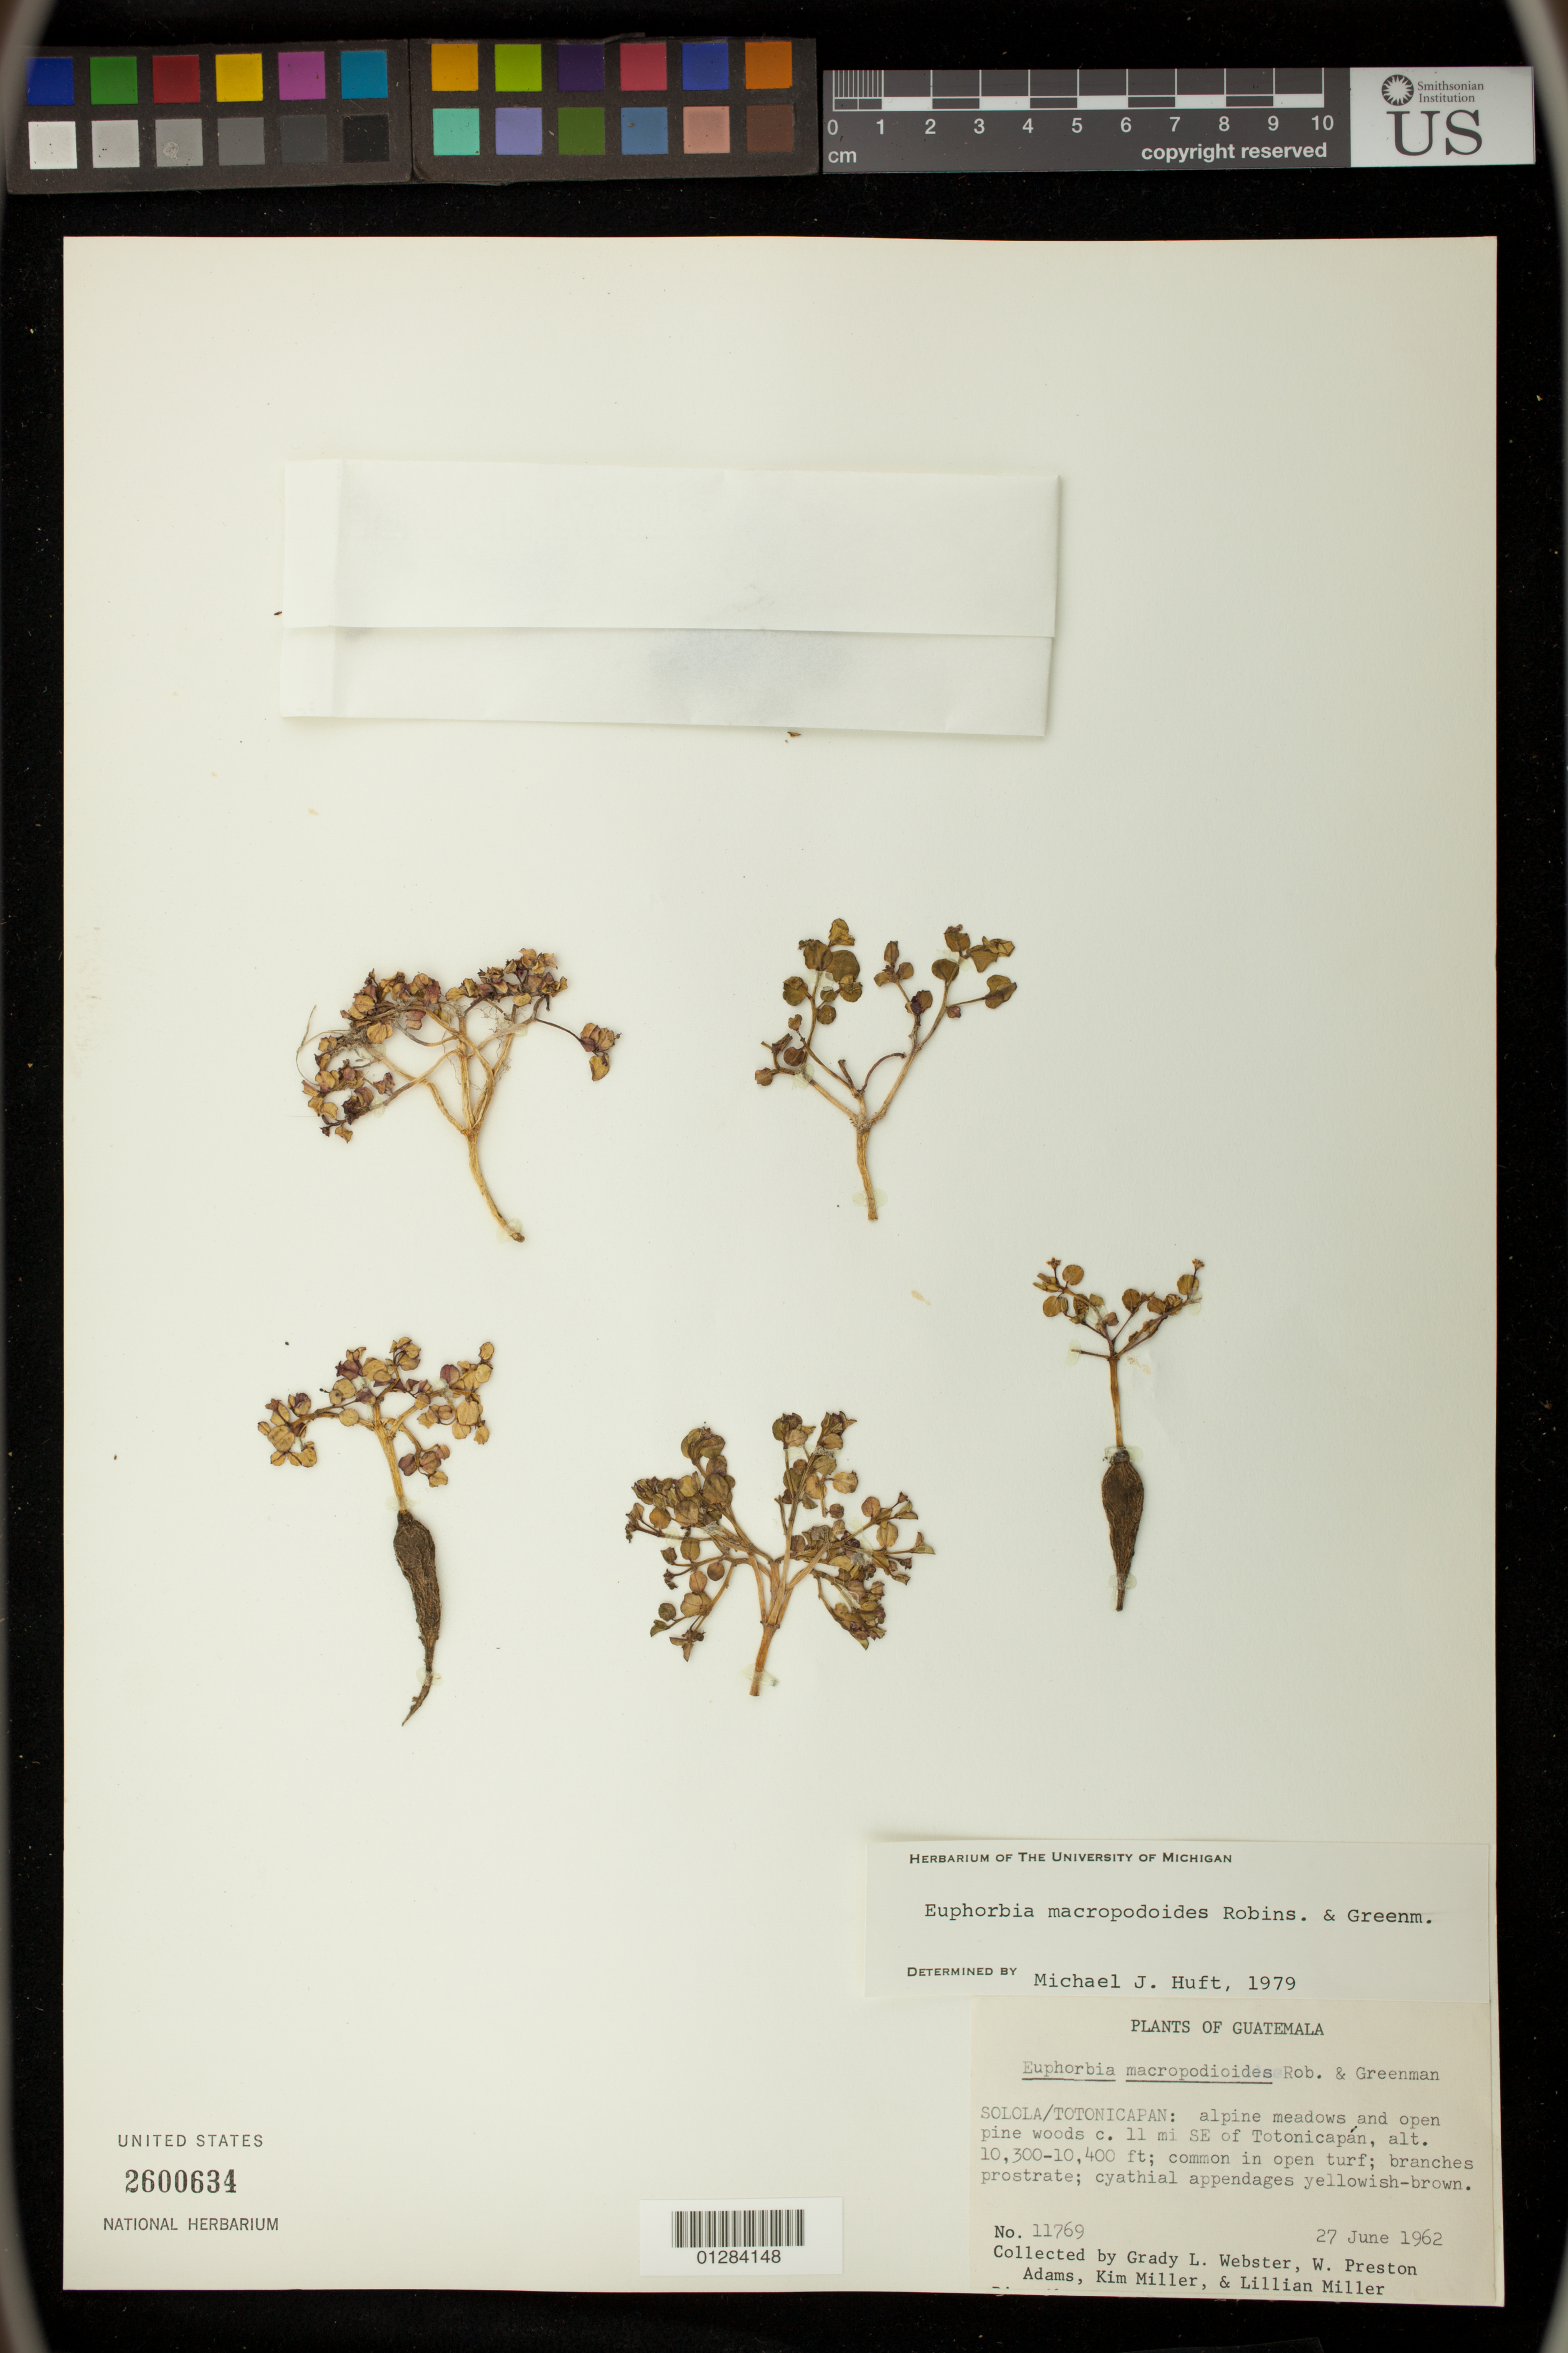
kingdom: Plantae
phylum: Tracheophyta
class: Magnoliopsida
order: Malpighiales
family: Euphorbiaceae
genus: Euphorbia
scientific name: Euphorbia macropodoides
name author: B.L. Rob. & Greenm.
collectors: G. L. Webster, W. P. Adams, K. Miller & L. Miller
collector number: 11769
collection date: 1962-06-27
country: Guatemala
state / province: Totonicapan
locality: Sololá/Totonicapán: 11 mi SE of Totonicapan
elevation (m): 3139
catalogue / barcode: US 2600634